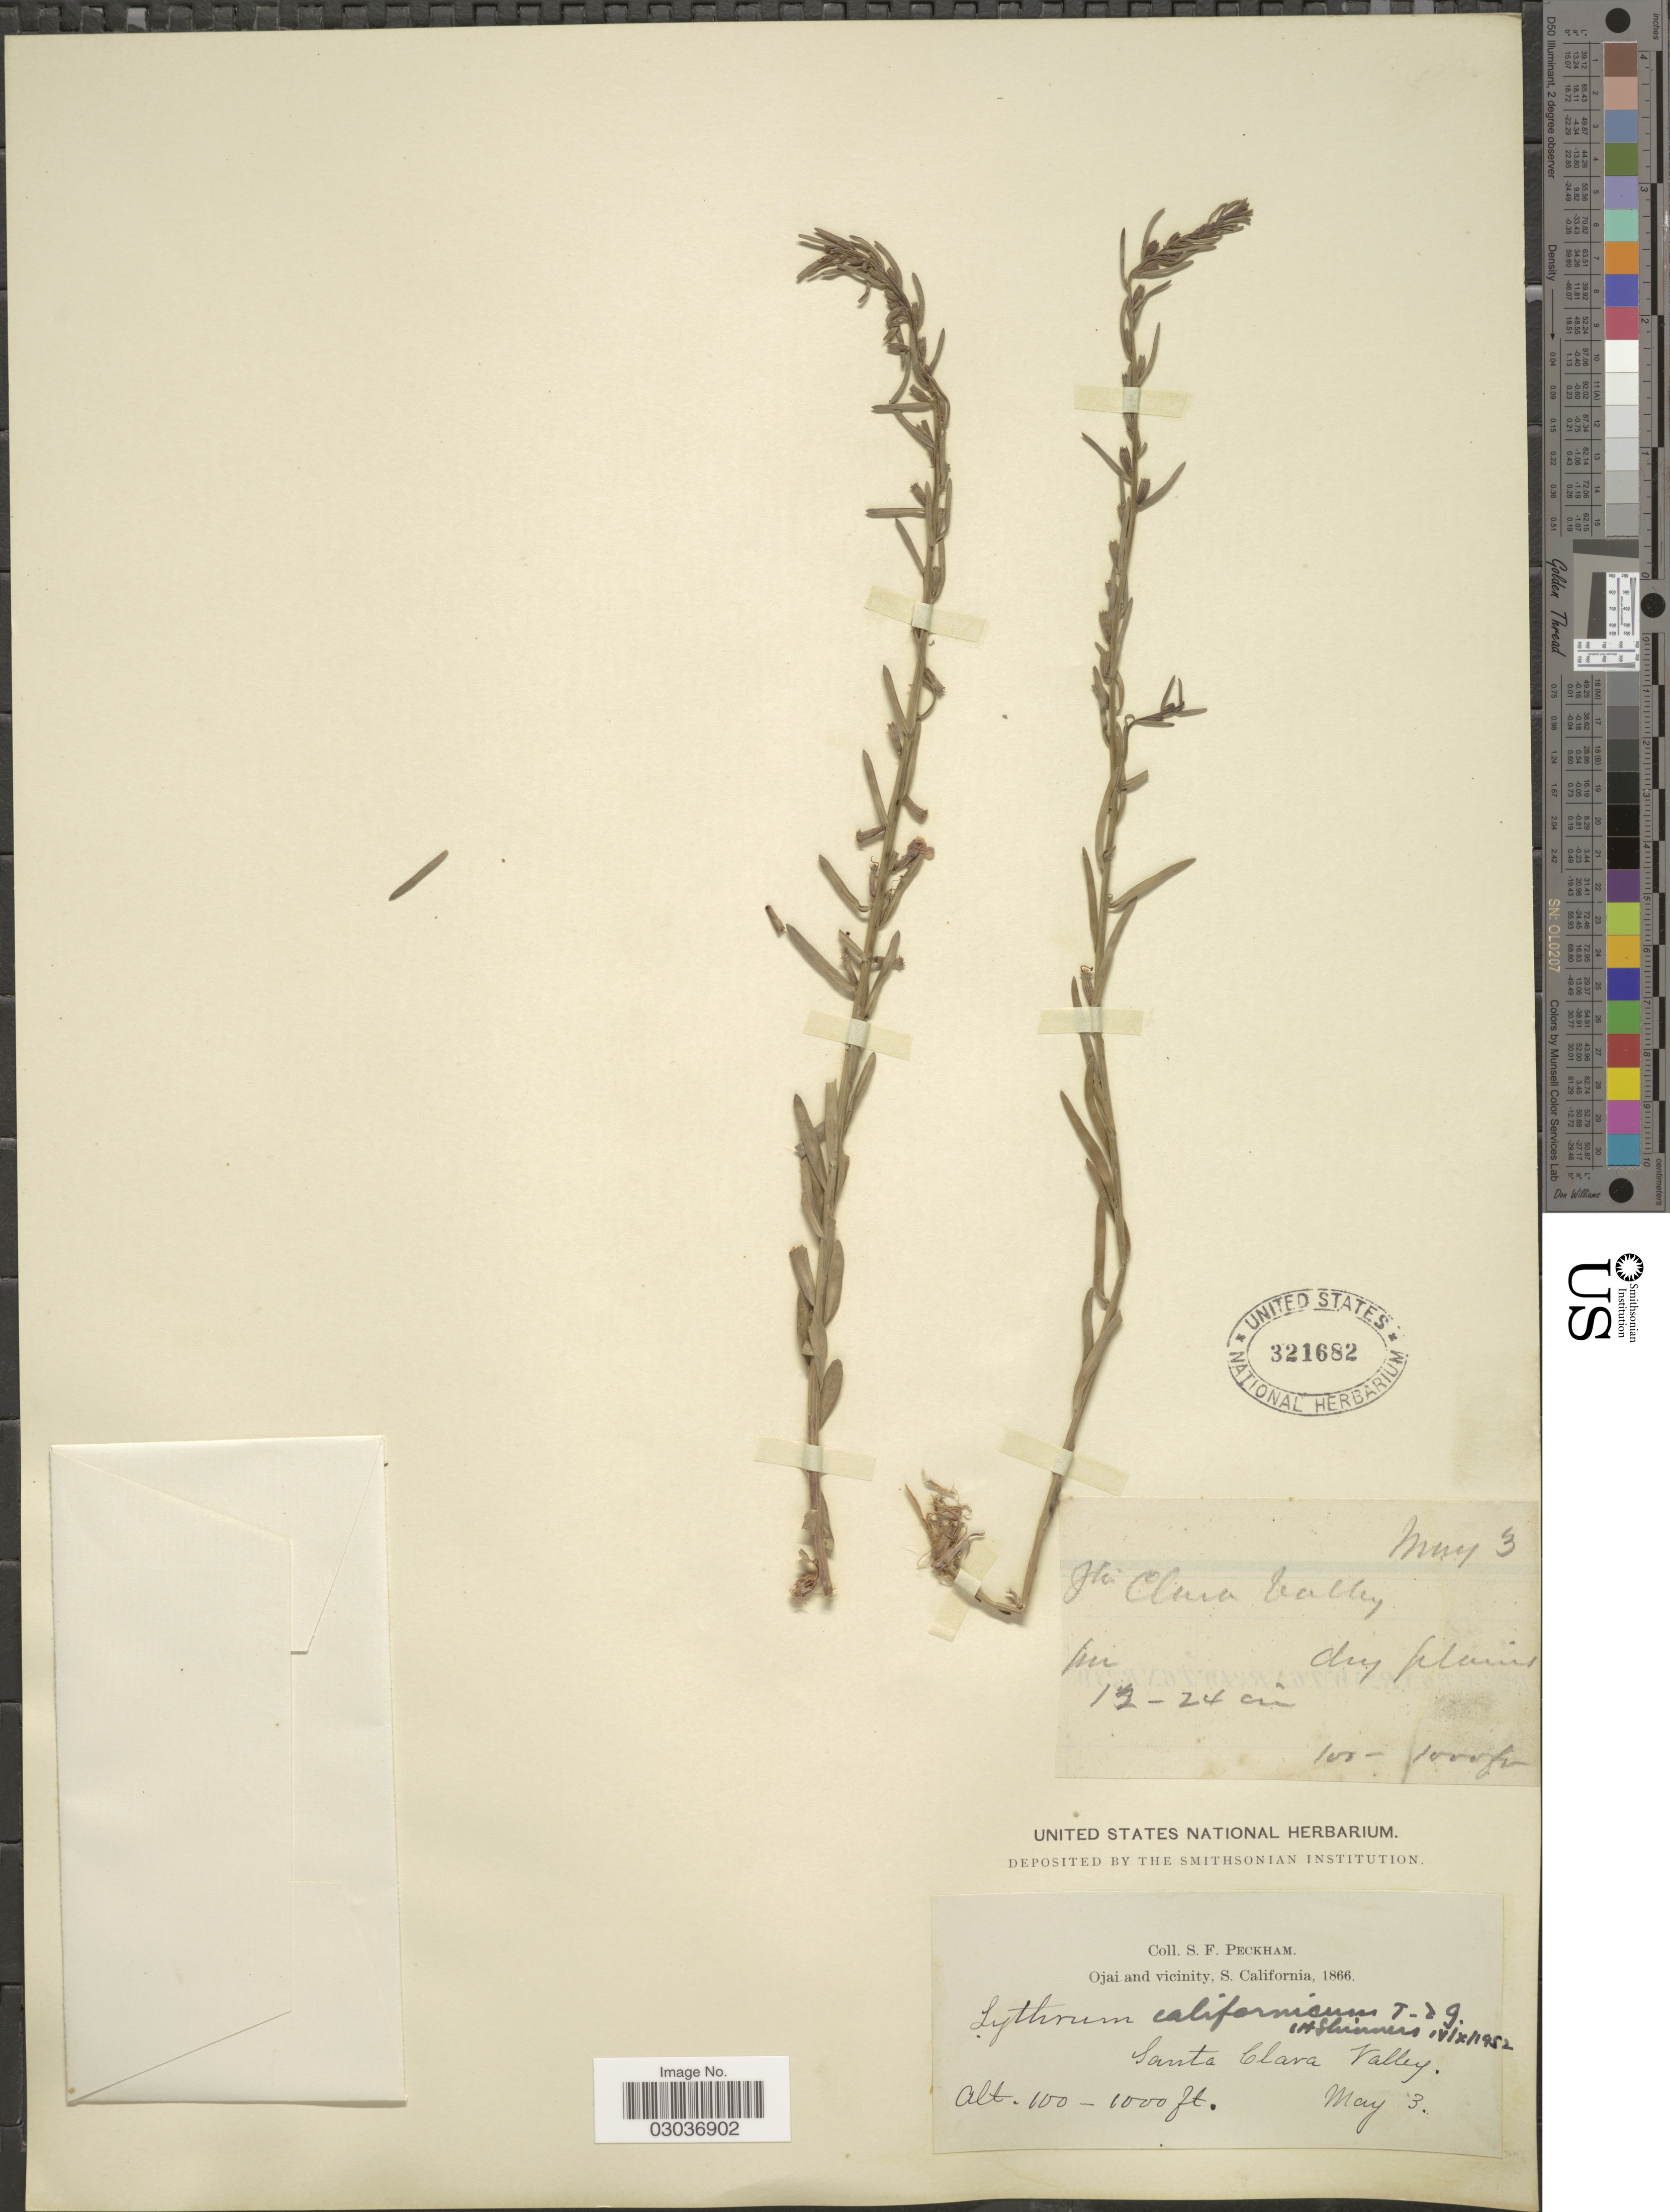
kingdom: Plantae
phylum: Tracheophyta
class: Magnoliopsida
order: Myrtales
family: Lythraceae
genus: Lythrum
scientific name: Lythrum californicum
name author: Torr. & A. Gray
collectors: S. Peckham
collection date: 1866-05-03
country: United States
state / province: California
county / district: Ventura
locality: Ojai and vicinity, S. California, Santa Clara Valley.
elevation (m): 30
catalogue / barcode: US 321682